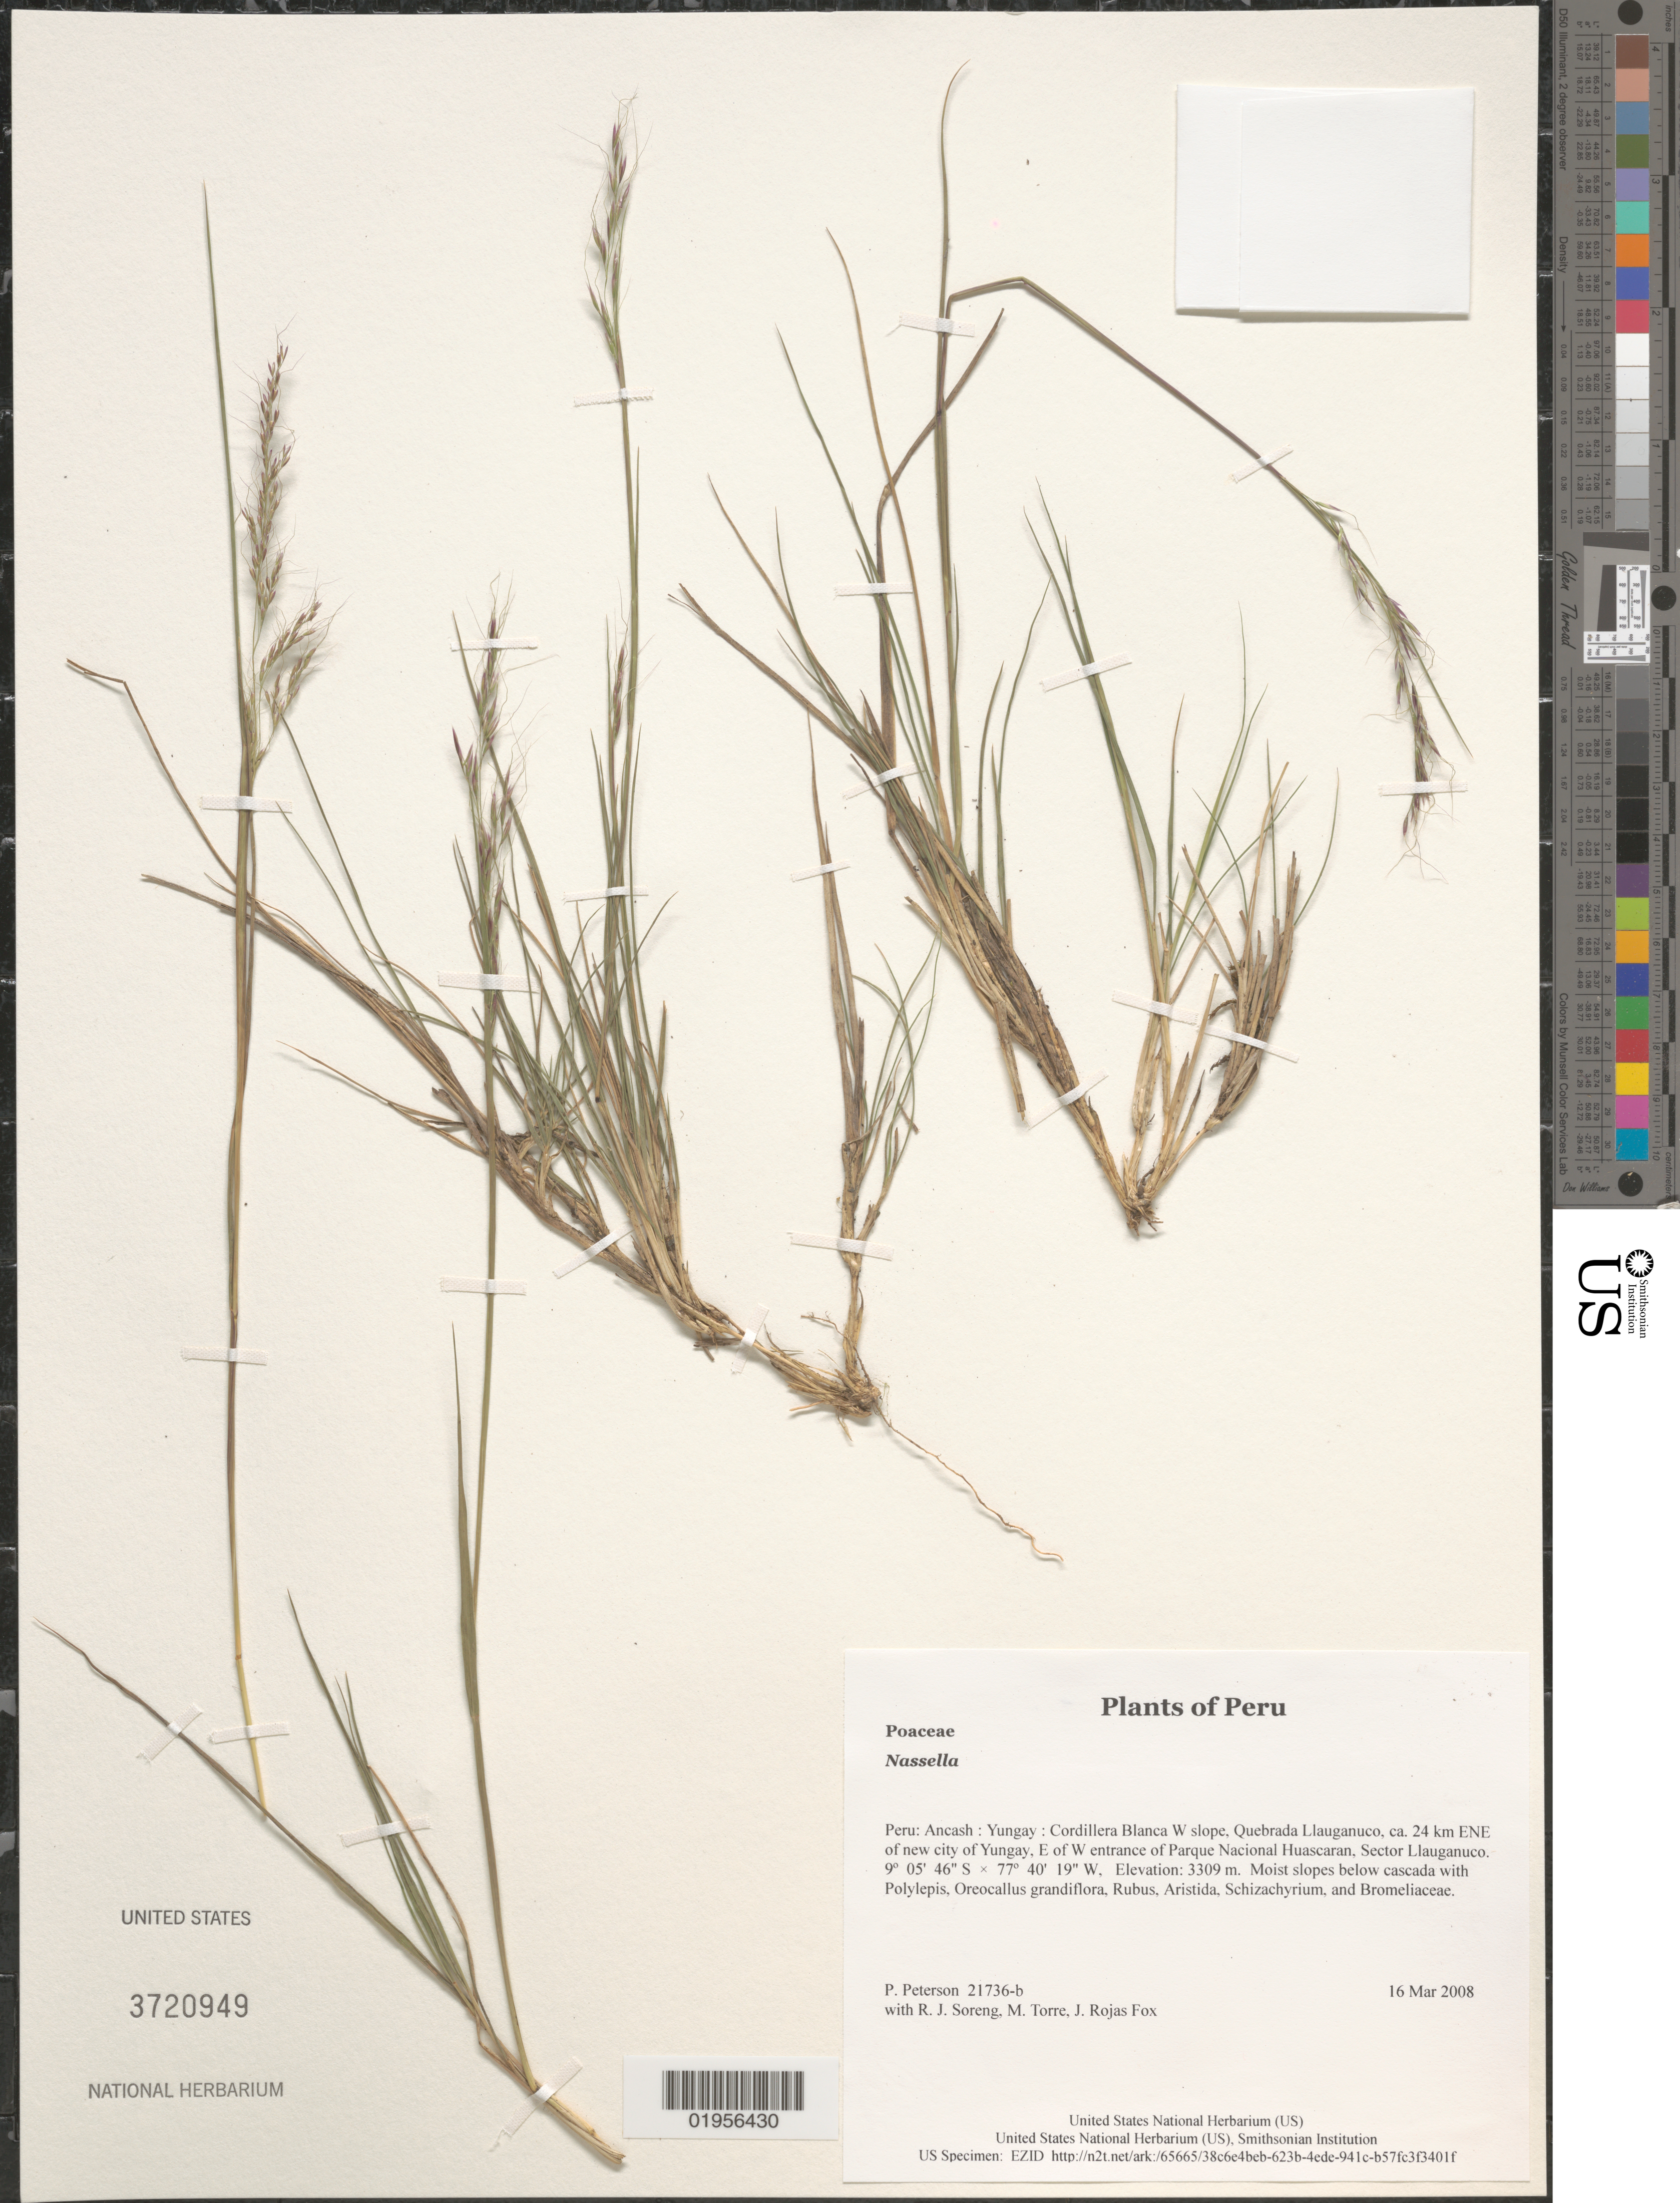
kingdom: Plantae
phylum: Tracheophyta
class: Liliopsida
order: Poales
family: Poaceae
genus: Nassella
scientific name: Nassella sp.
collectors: P. M. Peterson, R. J. Soreng, M. Torre & J. Rojas Fox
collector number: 21736-b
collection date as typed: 16 Mar 2008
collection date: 2008-03-16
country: Peru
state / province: Ancash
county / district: Yungay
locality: Cordillera Blanca W slope, Quebrada Llauganuco, ca. 24 km ENE of new city of Yungay, E of W entrance of Parque Nacional Huascaran, Sector Llauganuco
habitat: Moist slopes below cascada with Polylepis, Oreocallus grandiflora, Rubus, Aristida, Schizachyrium, and Bromeliaceae.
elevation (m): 3309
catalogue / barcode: US 3720949